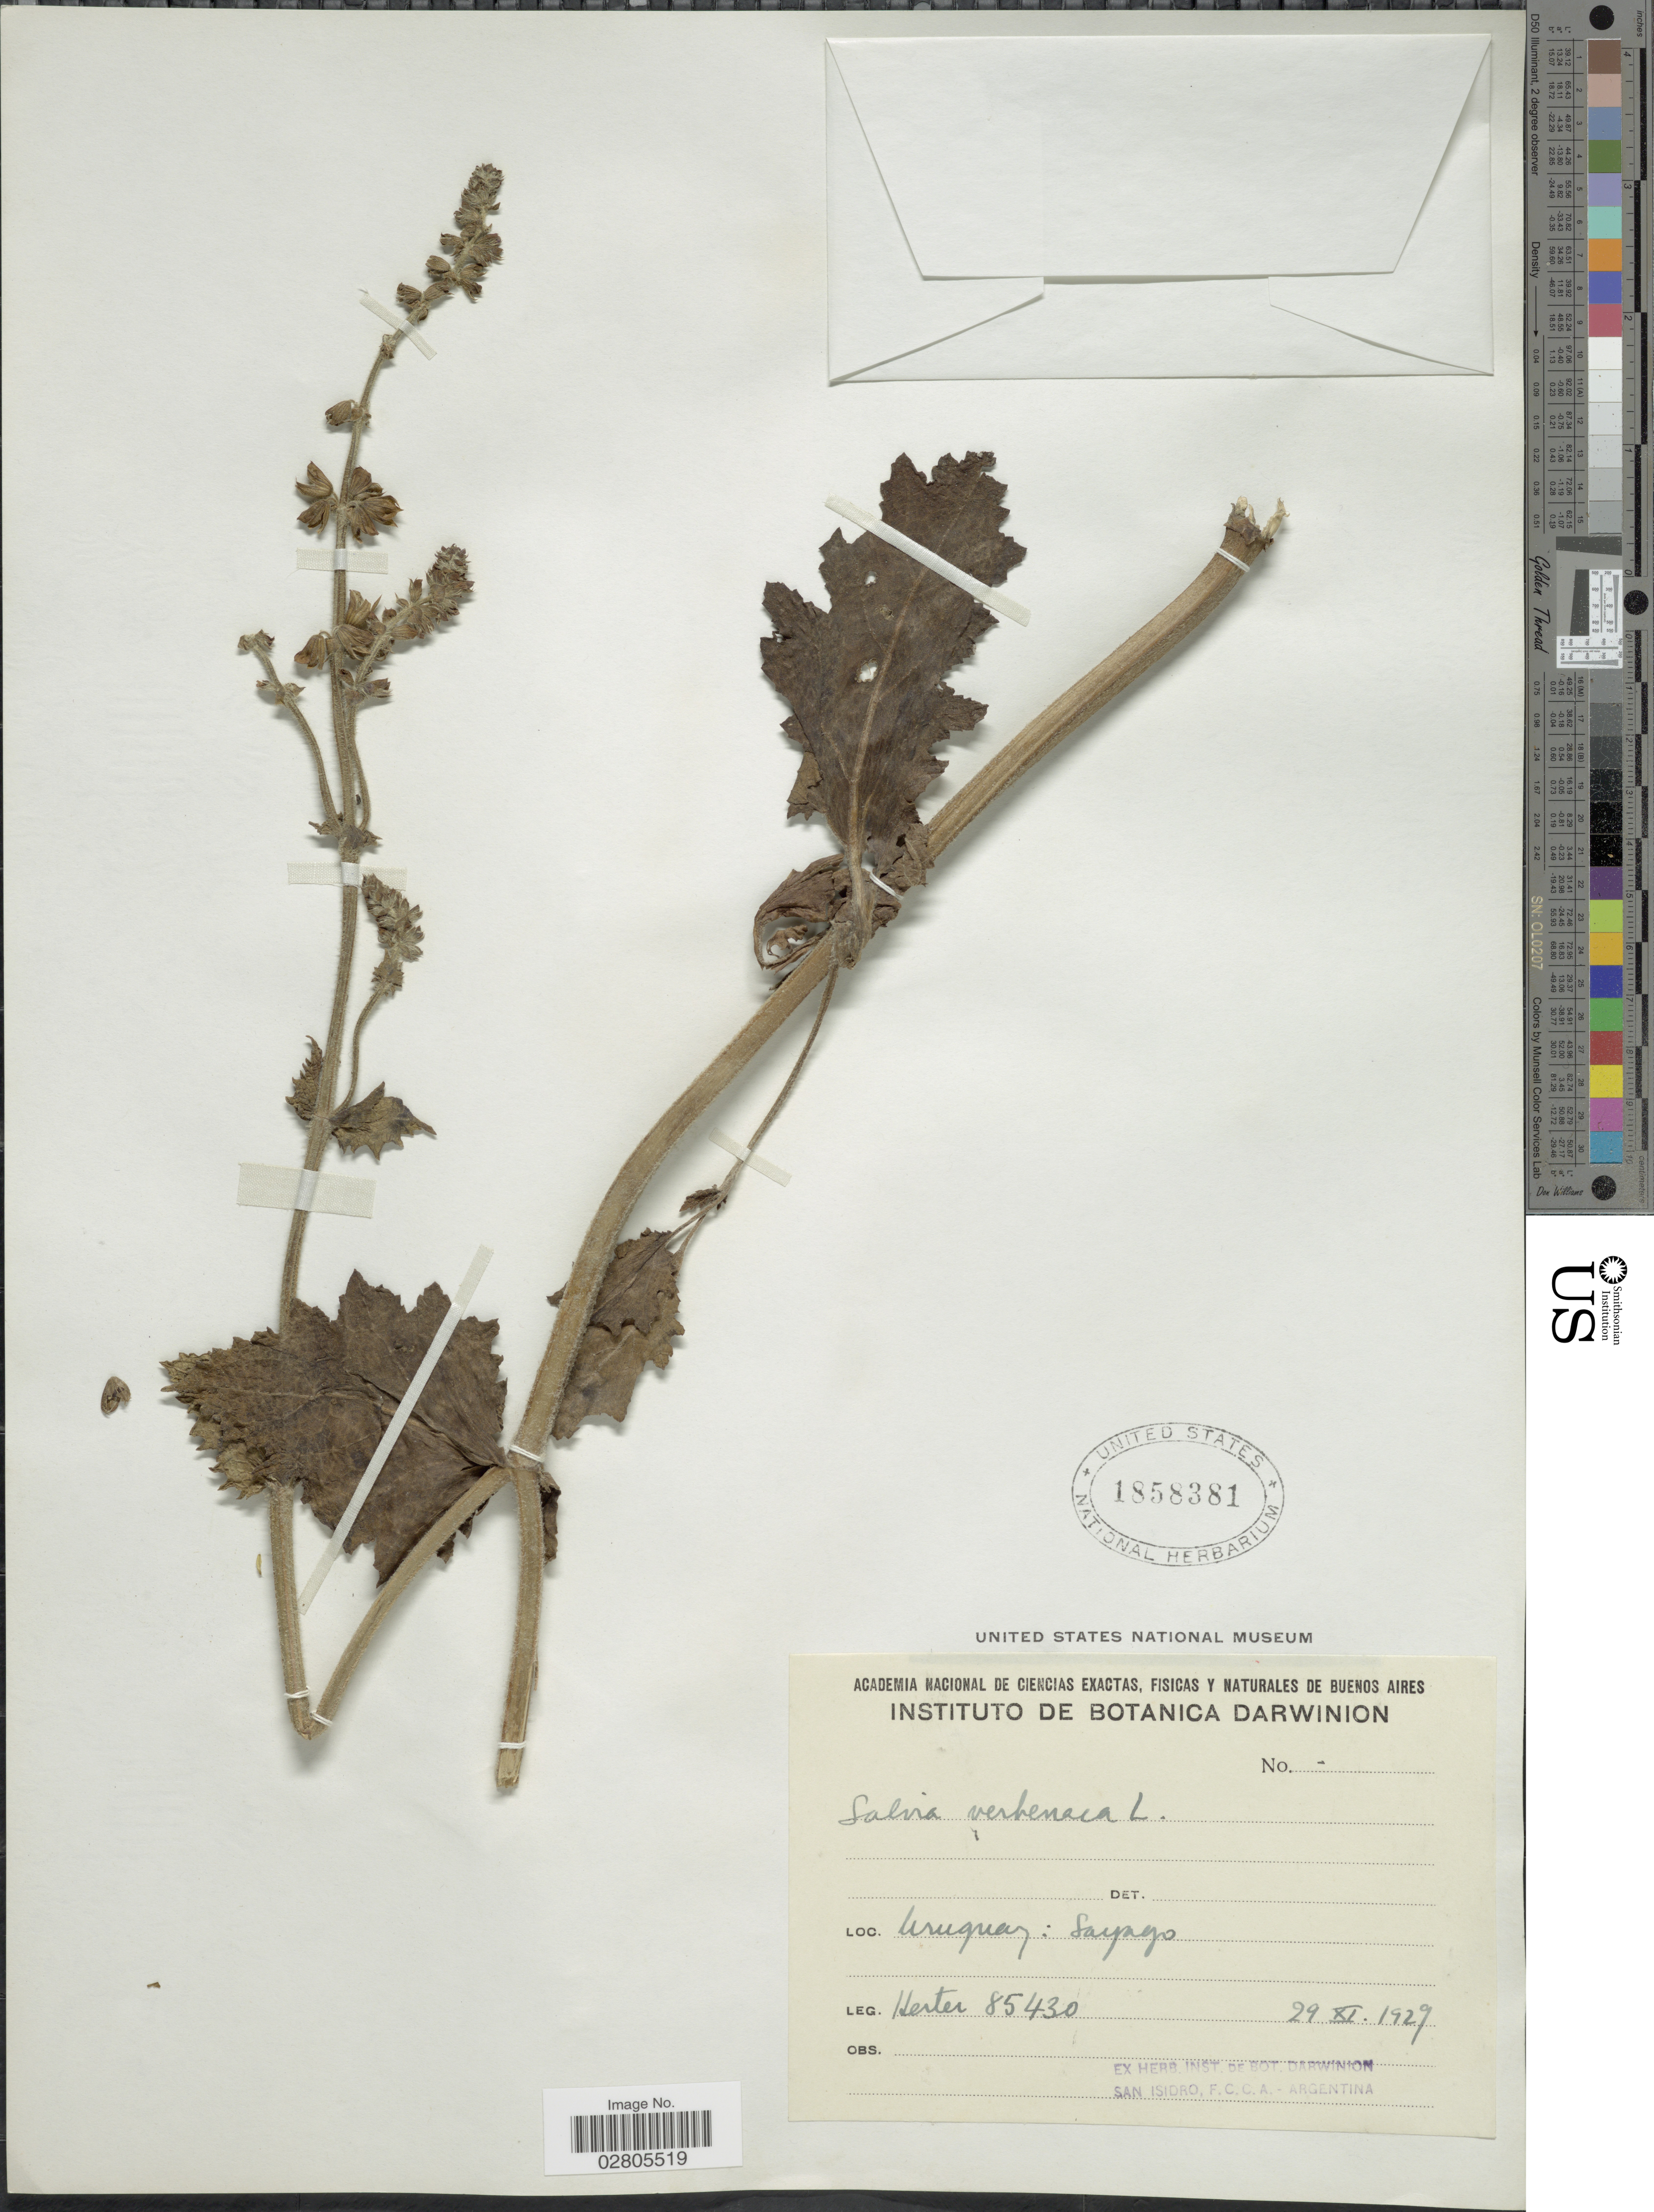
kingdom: Plantae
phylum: Tracheophyta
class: Magnoliopsida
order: Lamiales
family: Lamiaceae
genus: Salvia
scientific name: Salvia verbenacea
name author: L.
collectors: Herter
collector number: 85430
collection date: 1929-11-29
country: Uruguay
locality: Sayago.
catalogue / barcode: US 1858381